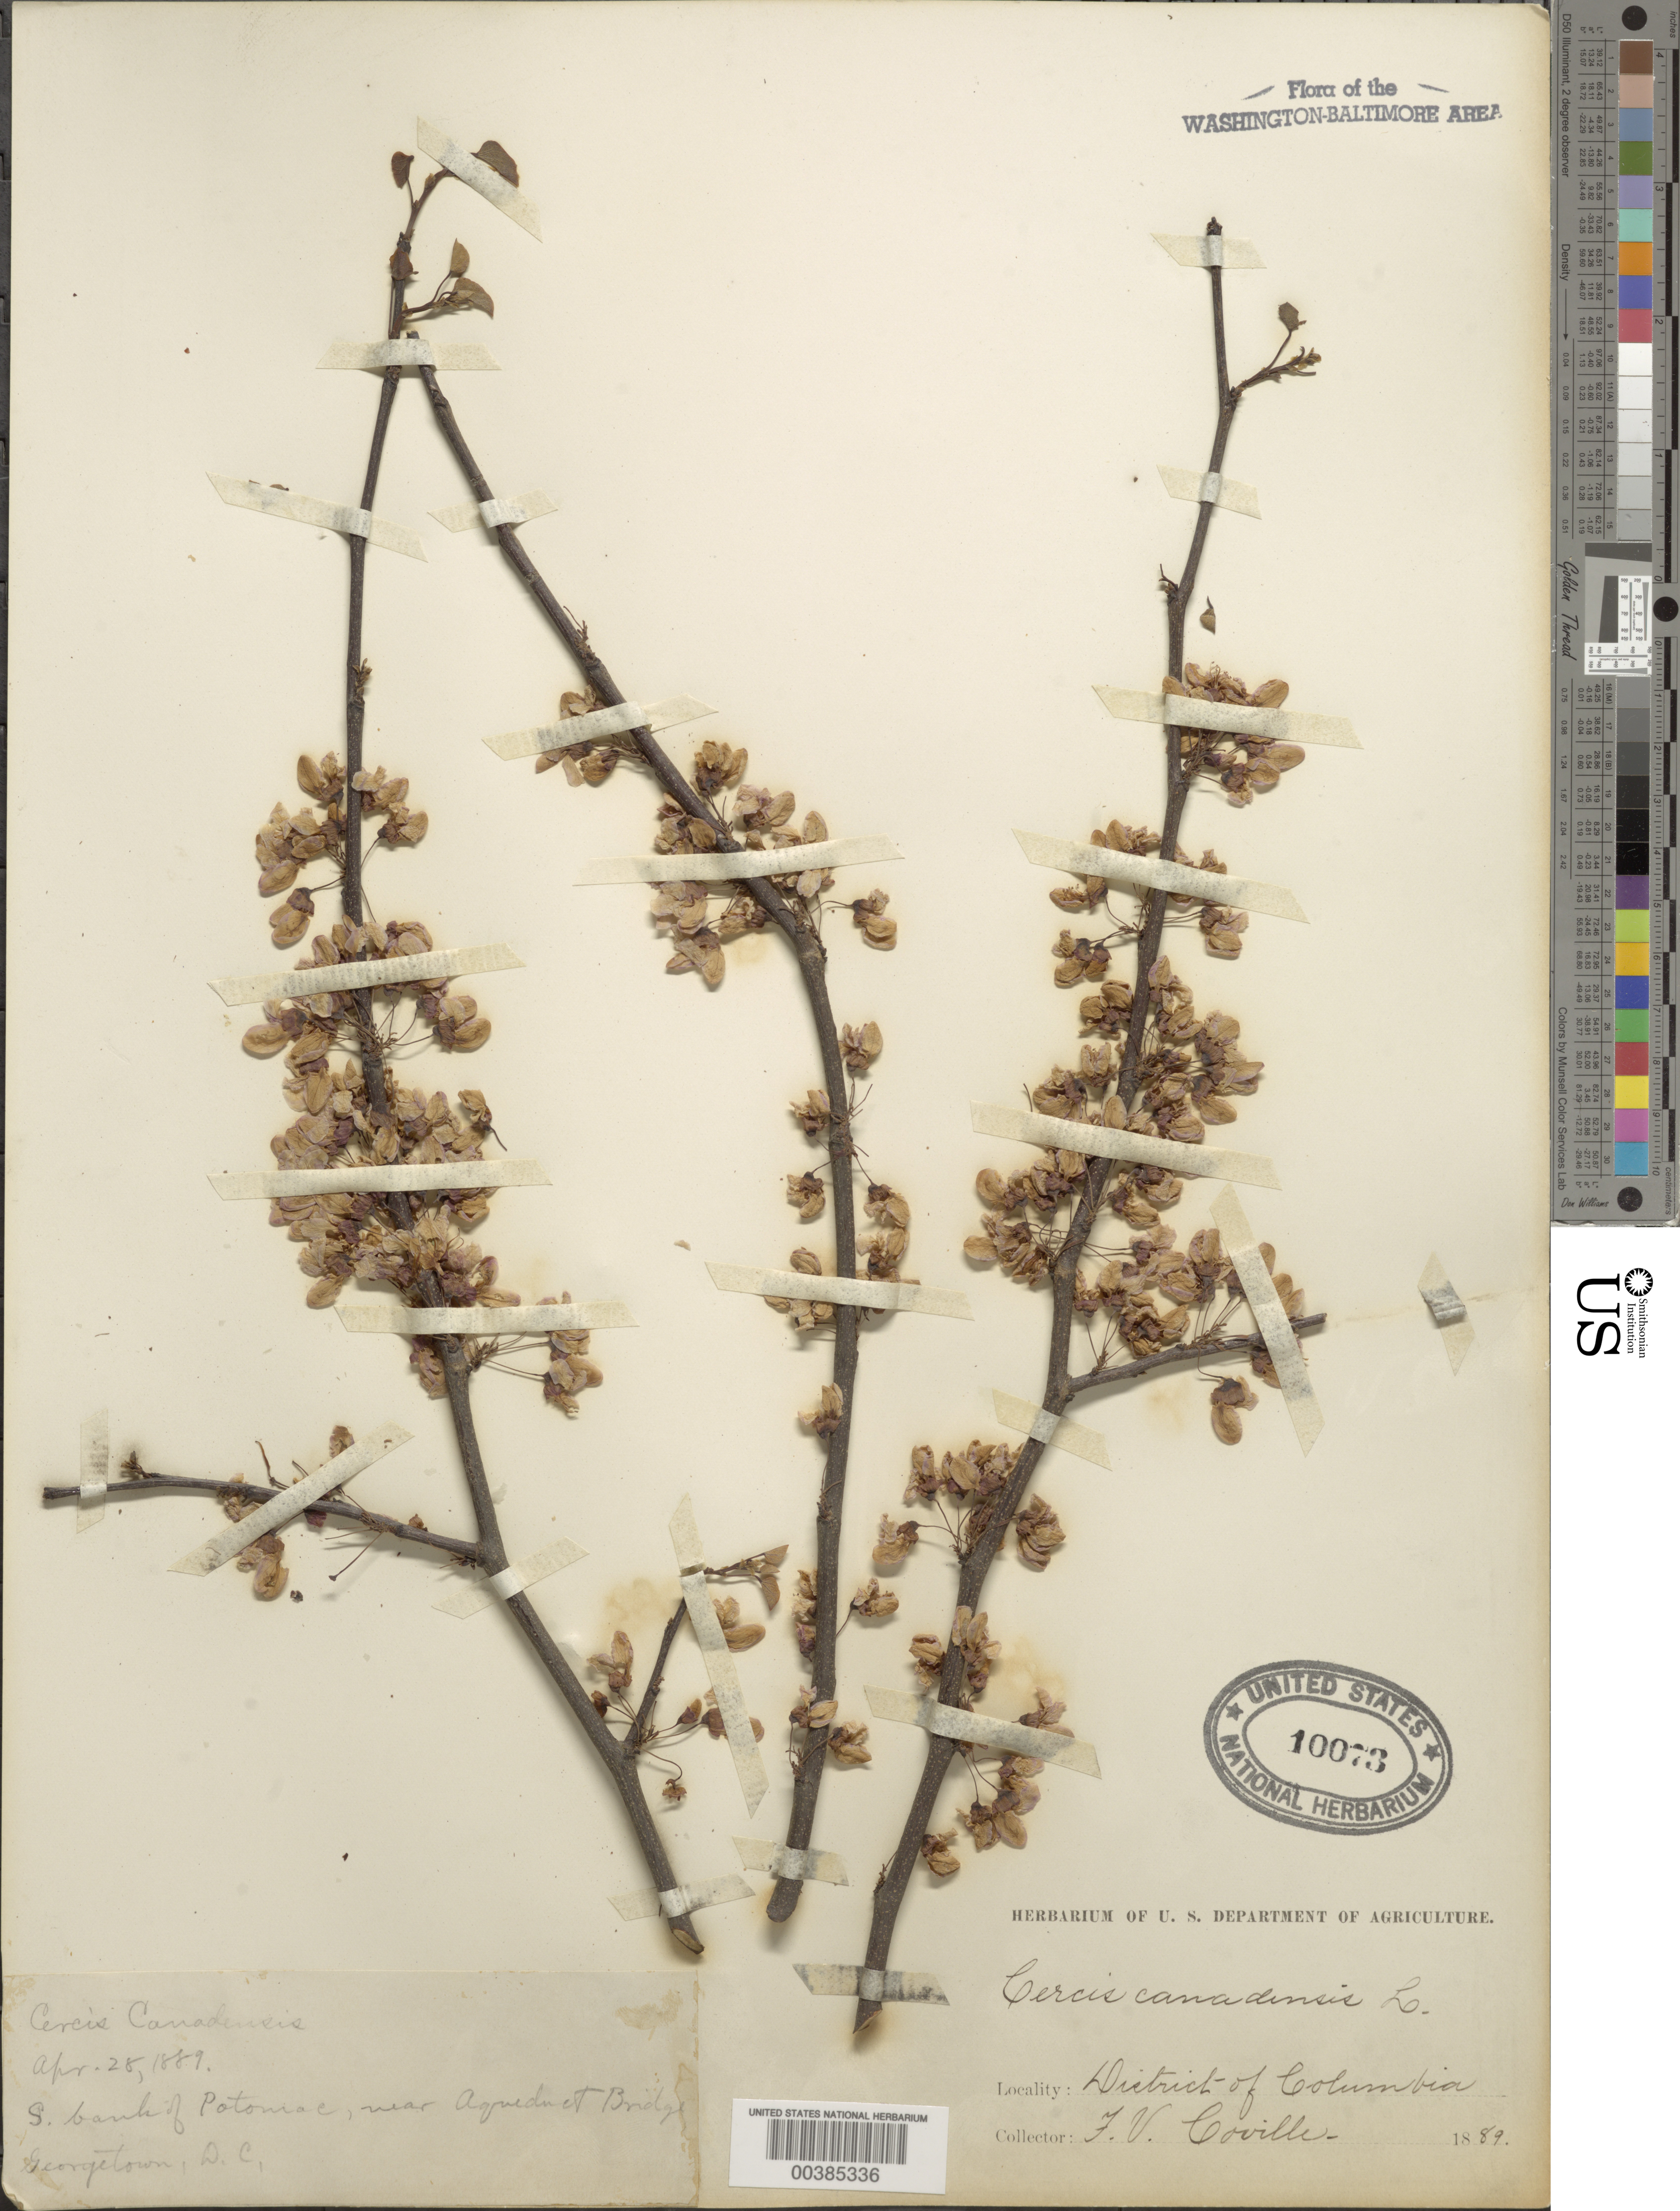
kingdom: Plantae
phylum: Tracheophyta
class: Magnoliopsida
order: Fabales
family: Fabaceae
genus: Cercis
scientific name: Cercis canadensis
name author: L.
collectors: F. V. Coville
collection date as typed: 28 Apr 1889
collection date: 1889-04-28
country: United States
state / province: District of Columbia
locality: Near Aqueduct Bridge, Georgetown C. and O. Canal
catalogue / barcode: US 10073